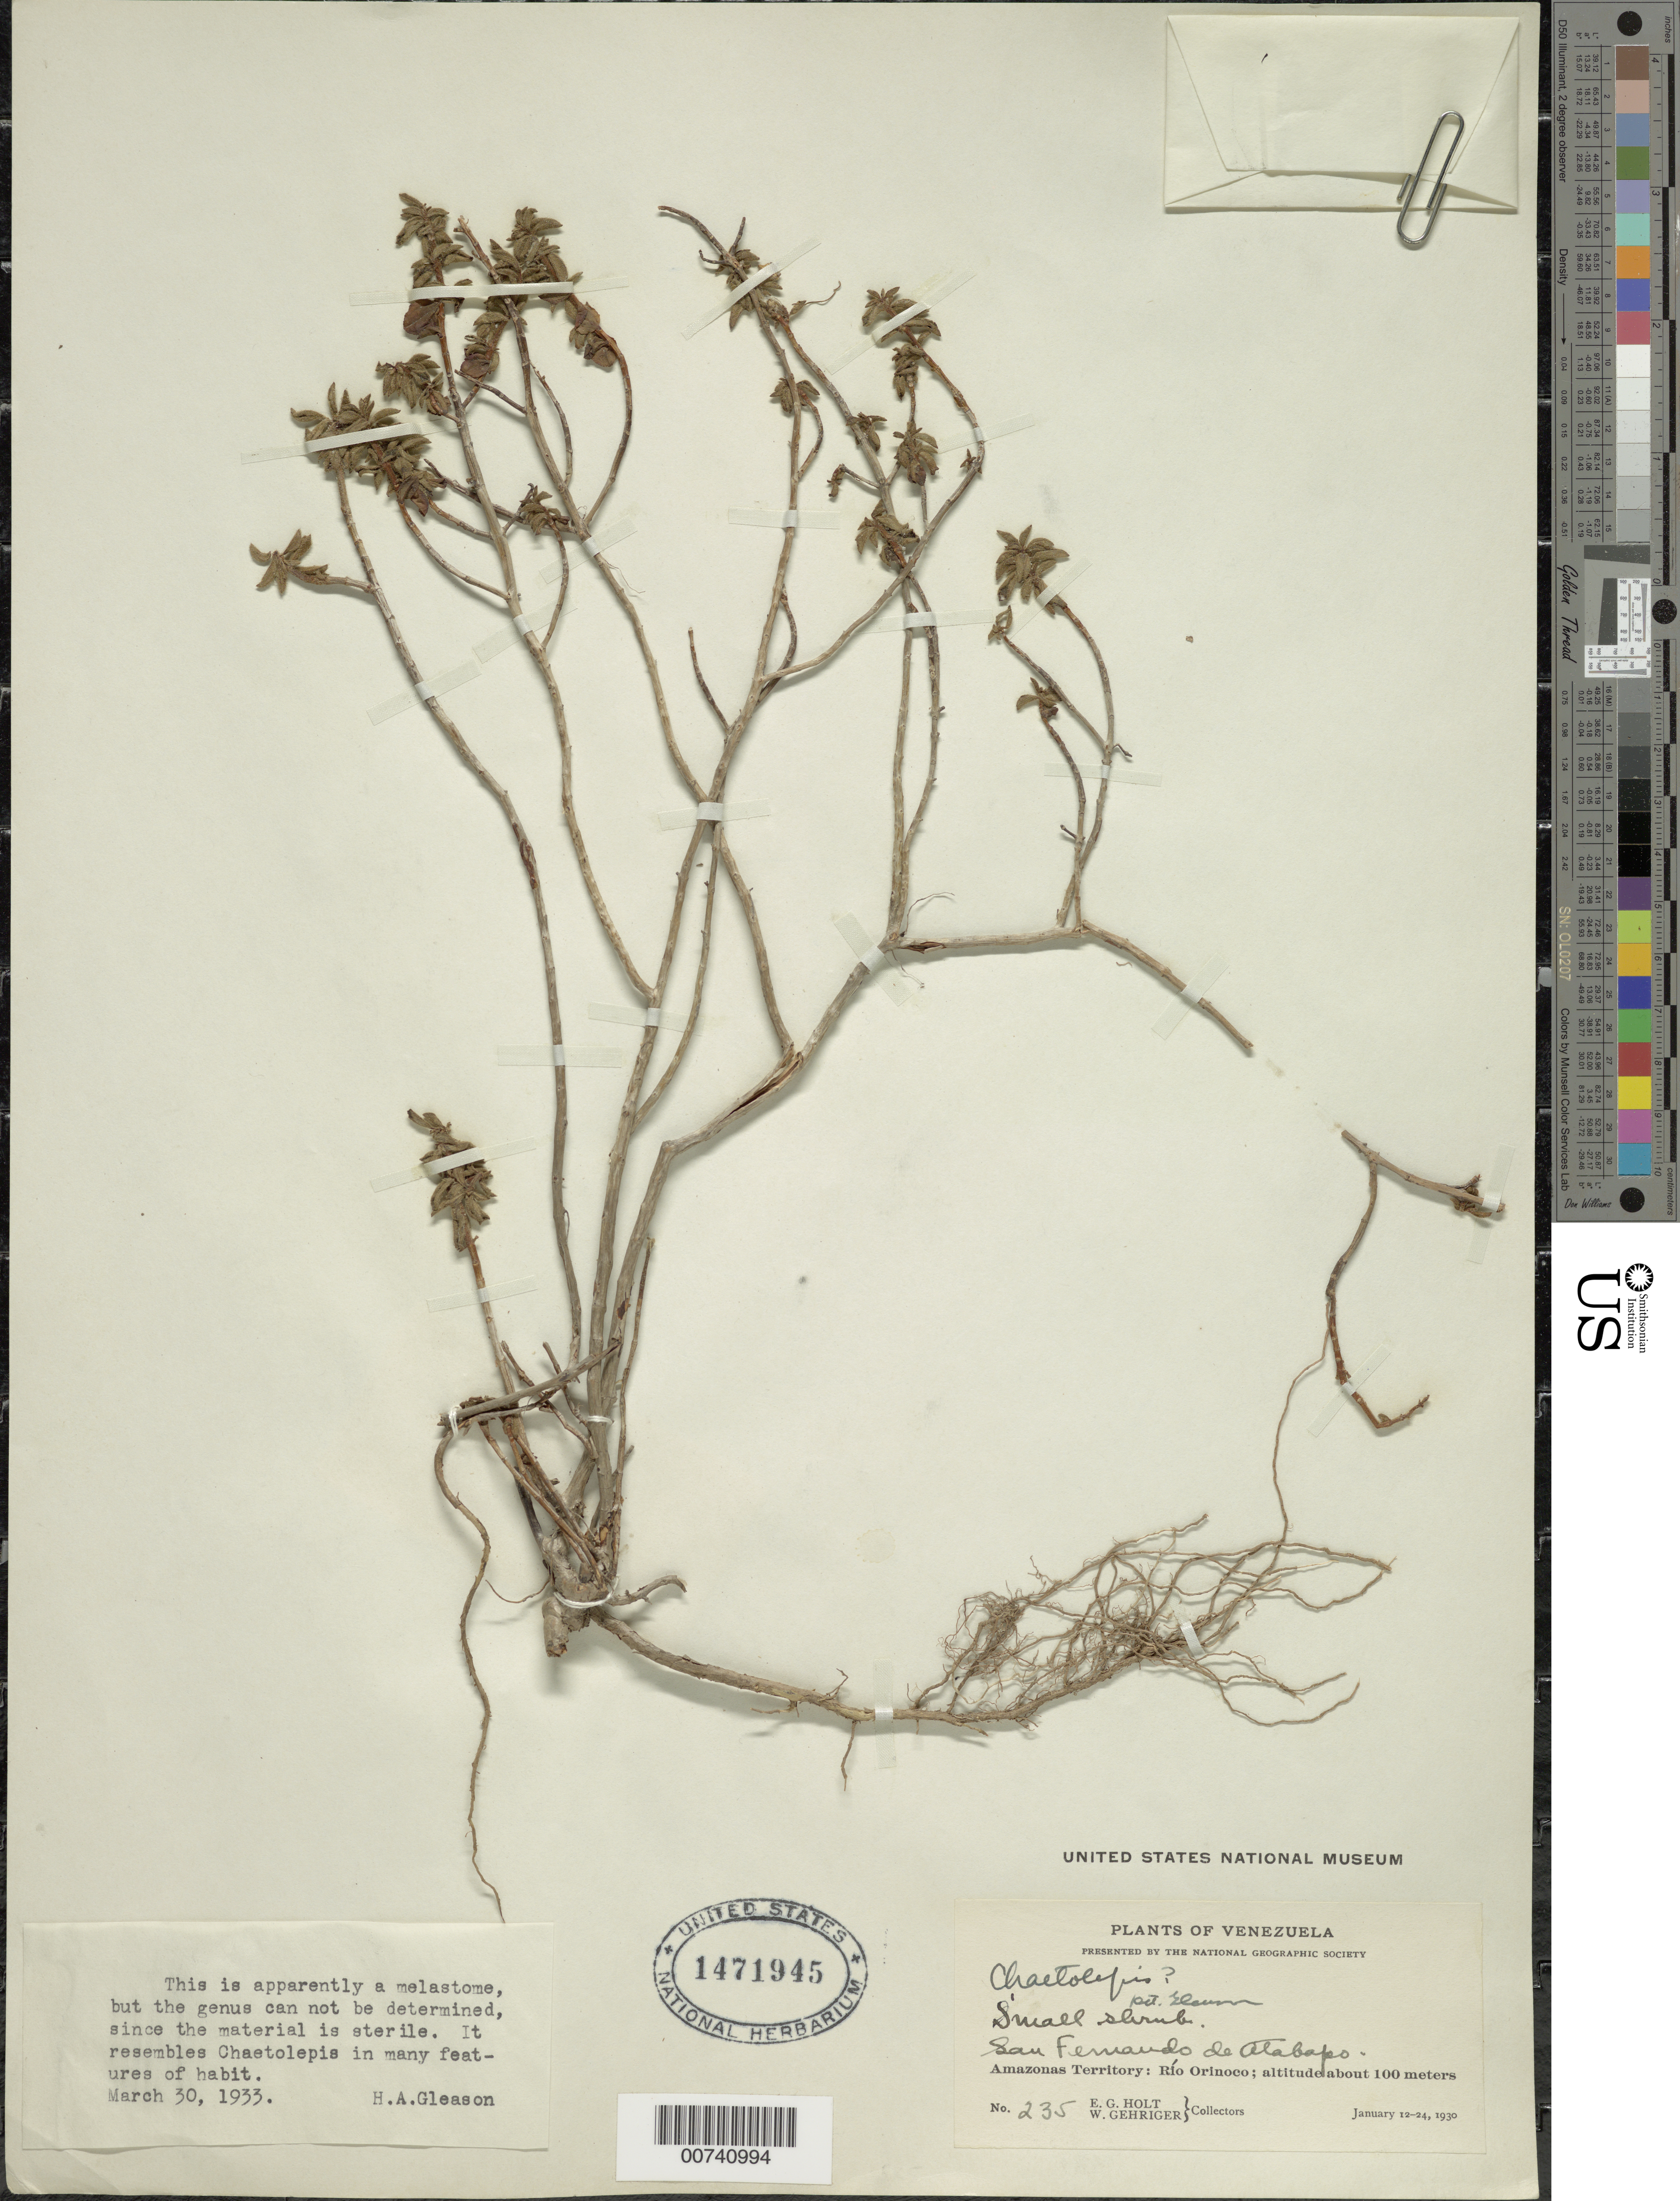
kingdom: Plantae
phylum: Tracheophyta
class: Magnoliopsida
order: Myrtales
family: Melastomataceae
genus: Comolia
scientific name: Comolia sp.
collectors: E. Holt & W. Gehriger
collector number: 235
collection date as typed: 12-Jan-30 to 24-Jan-30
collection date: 1930-01-12/1930-01-24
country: Venezuela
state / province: Amazonas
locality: Río Orinoco, San Fernando de Atabapo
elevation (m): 100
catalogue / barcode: US 1471945